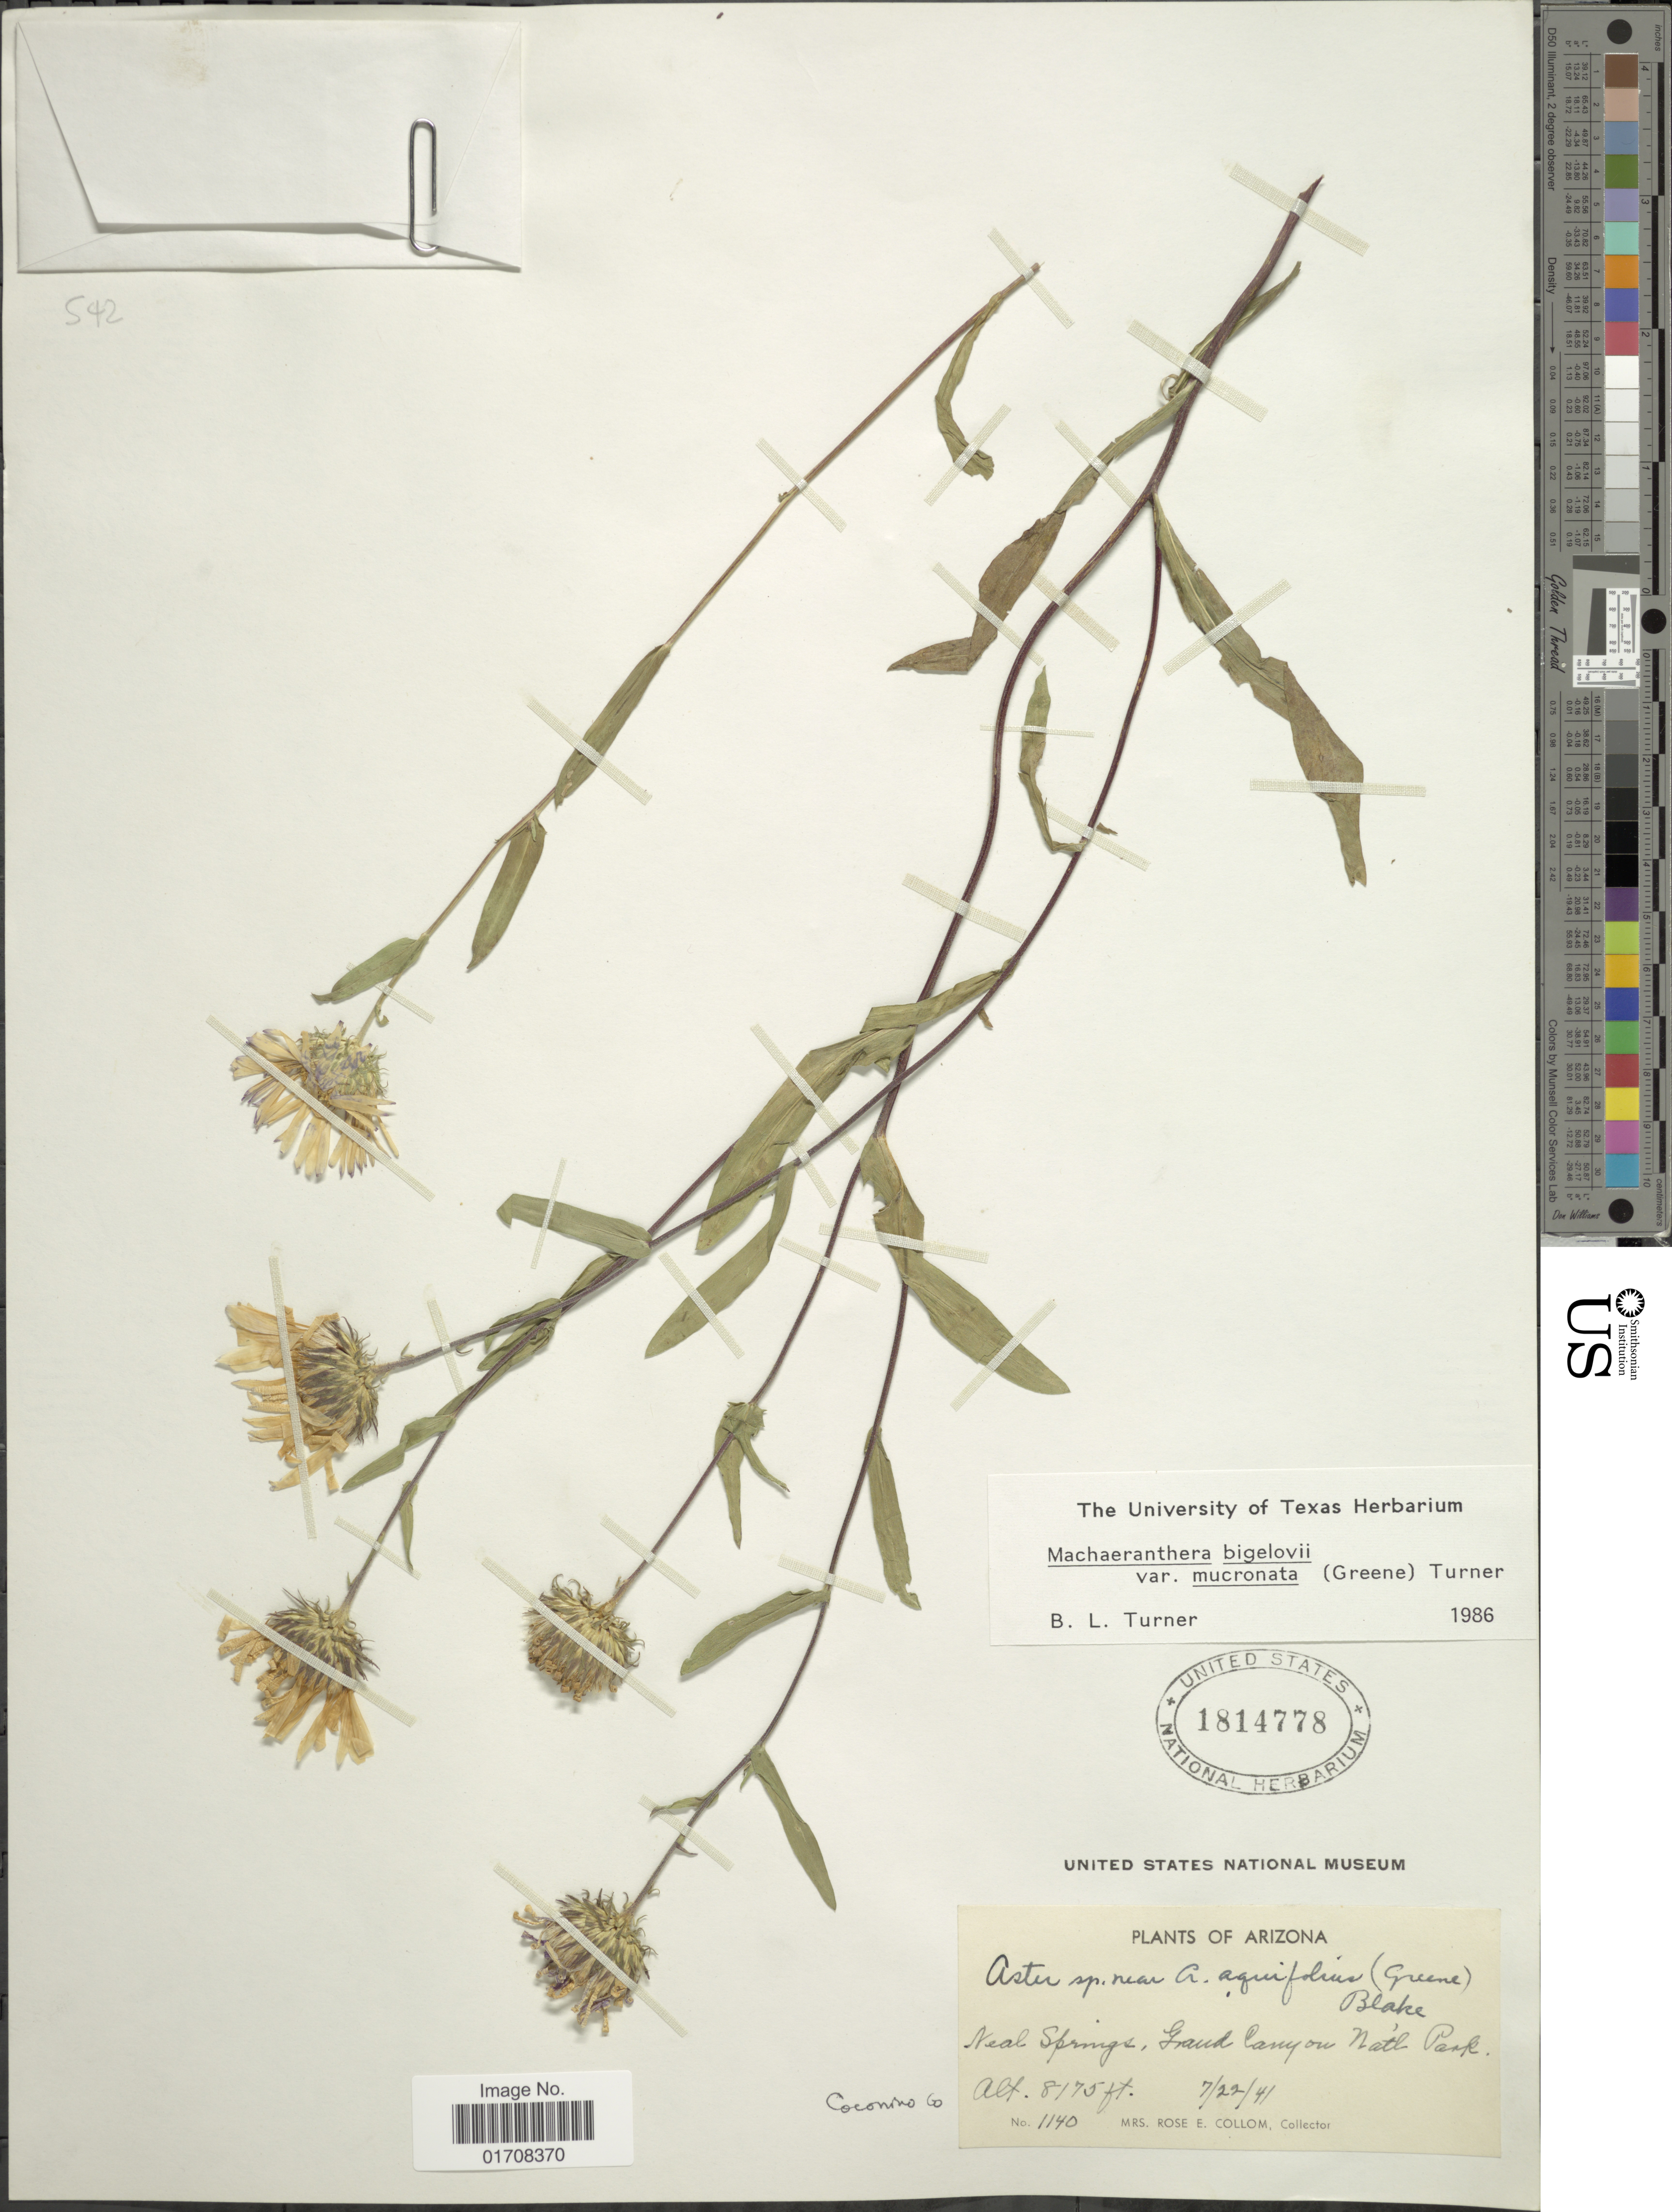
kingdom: Plantae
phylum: Tracheophyta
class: Magnoliopsida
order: Asterales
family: Asteraceae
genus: Machaeranthera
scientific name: Machaeranthera bigelovii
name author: (A. Gray) Greene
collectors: R. E. Collom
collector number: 1140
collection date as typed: Transcribed d/m/y: 22/7/41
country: United States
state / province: Arizona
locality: Neal Springs, Graud Canyon Nat'l Park, Coconino Co.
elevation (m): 2492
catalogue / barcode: US 1814778